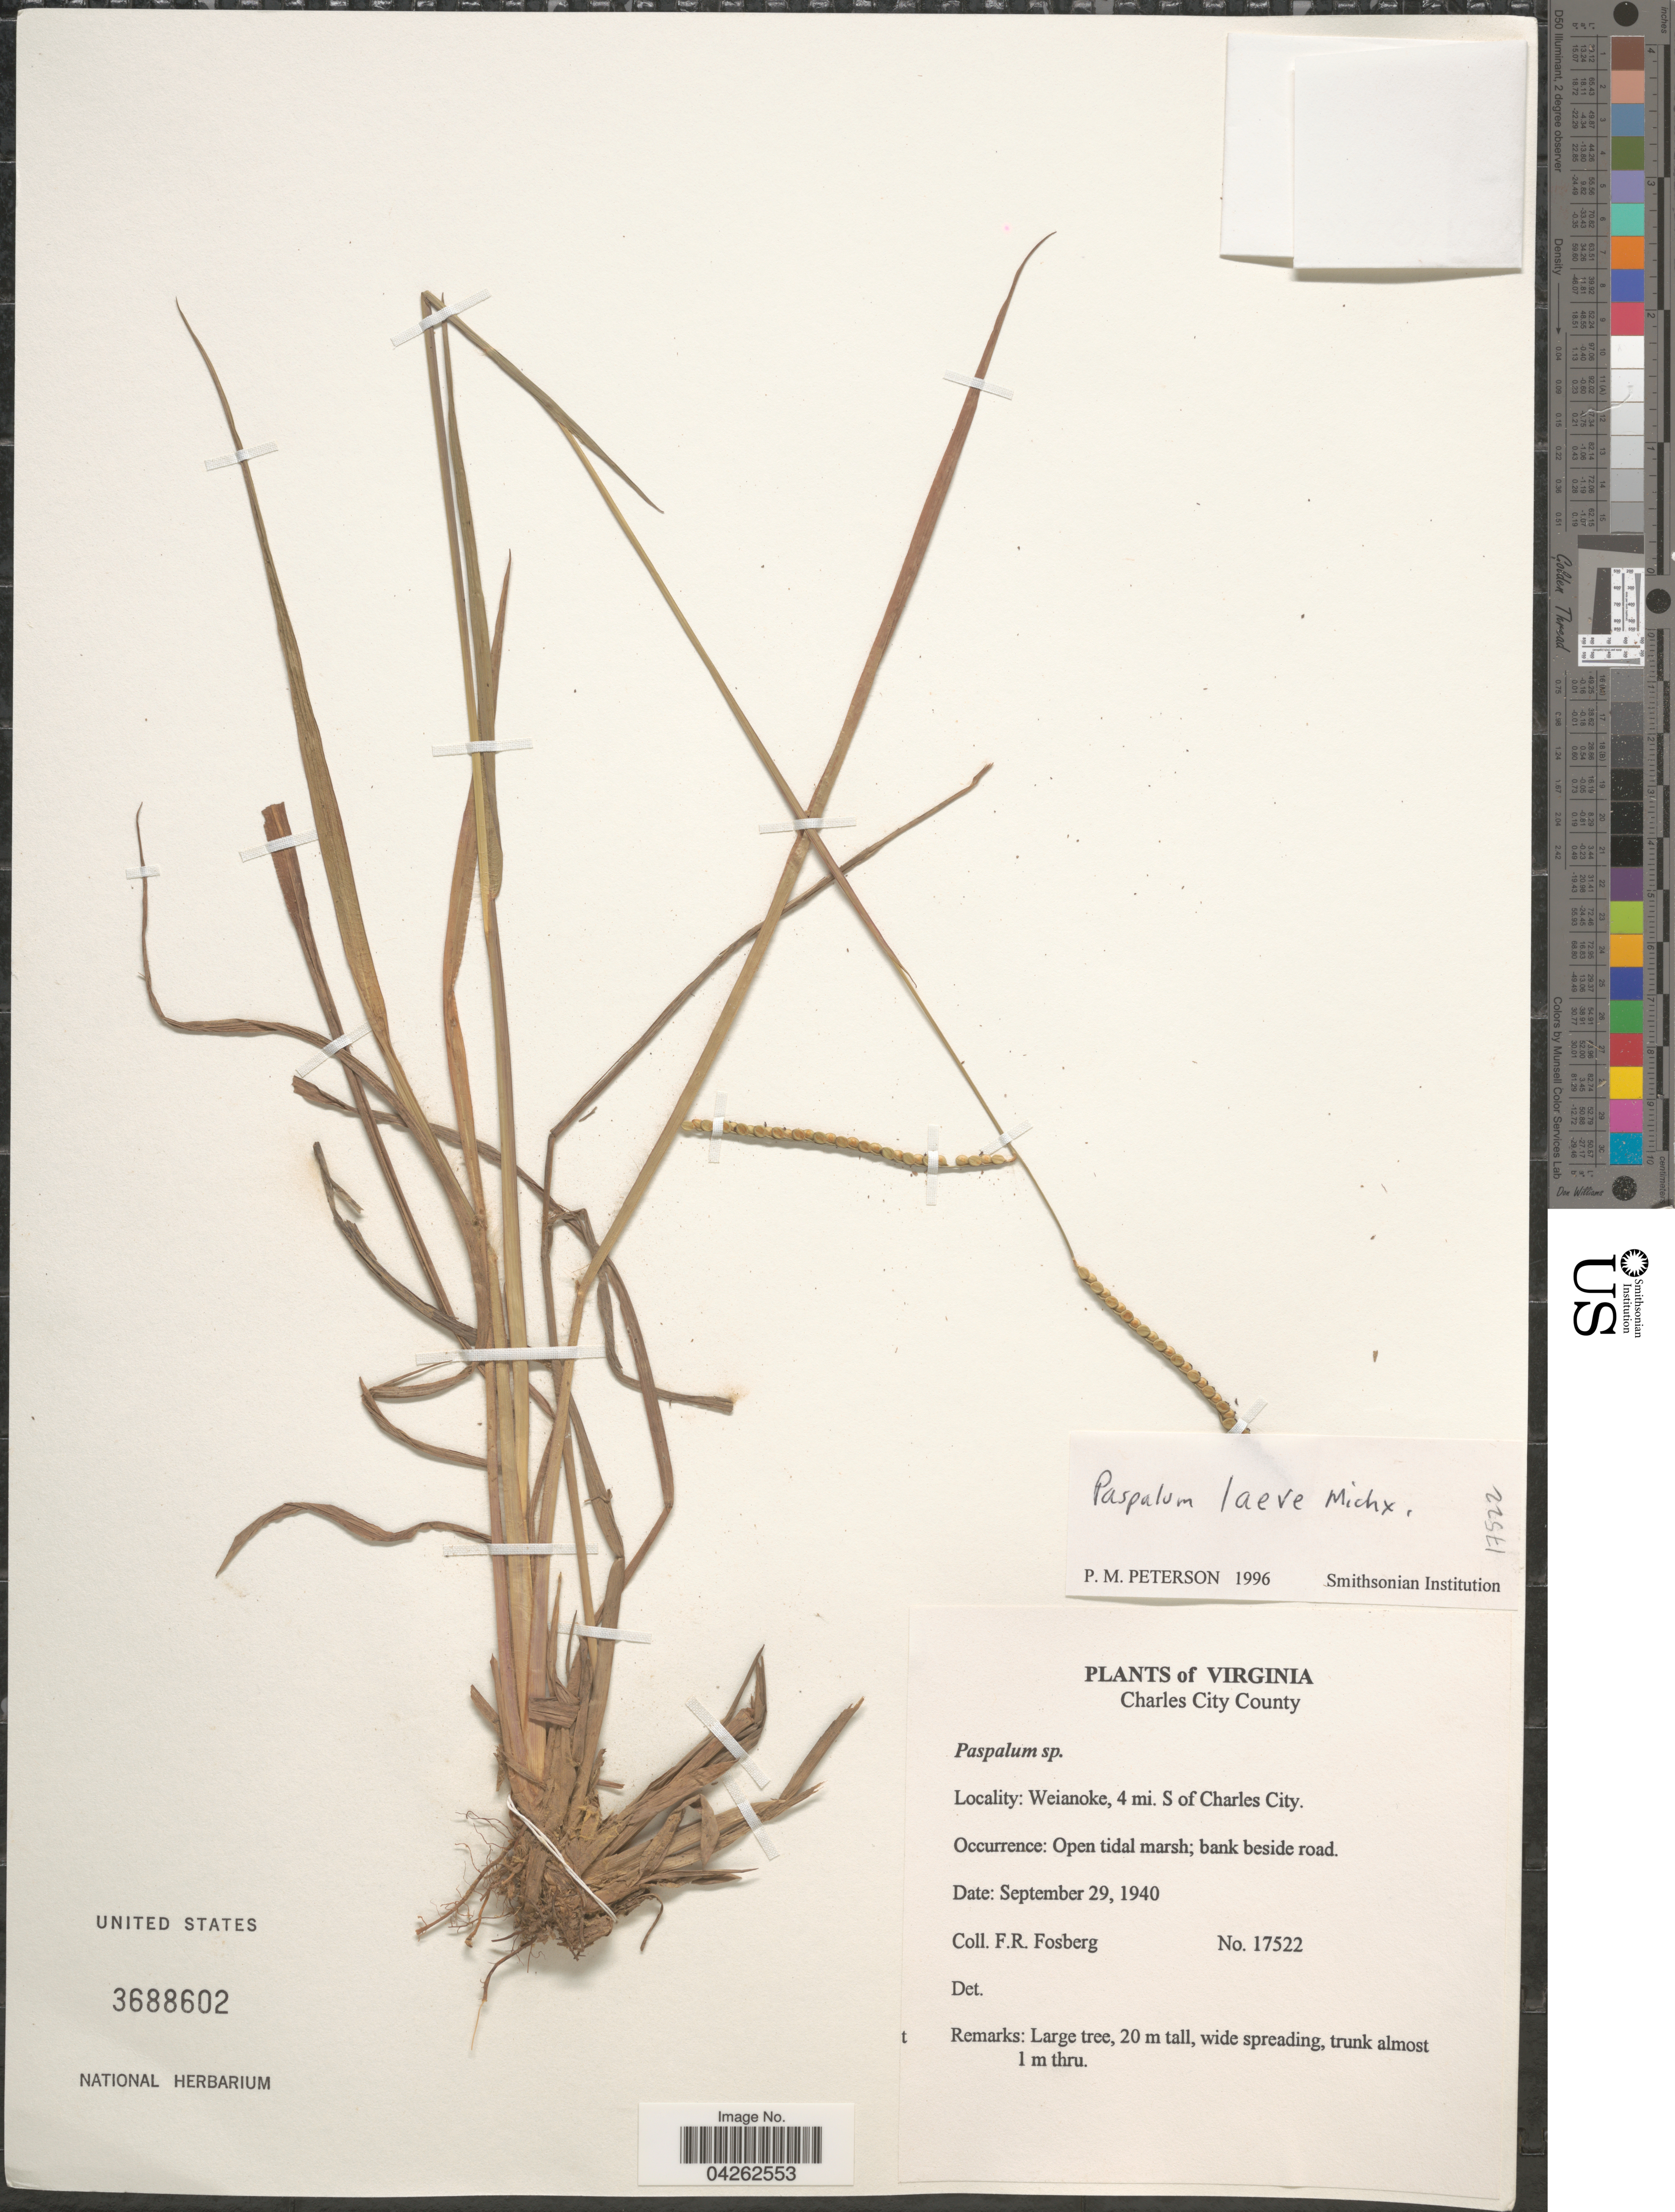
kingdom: Plantae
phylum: Tracheophyta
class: Liliopsida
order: Poales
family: Poaceae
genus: Paspalum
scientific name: Paspalum laeve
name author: Michx.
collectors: F. R. Fosberg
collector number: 17522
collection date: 1940-09-29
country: United States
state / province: Virginia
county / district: Charles City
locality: Charles City County. Weianoke, 4 mi. S. of Charles City. Open tidal marsh; bank beside road.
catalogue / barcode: US 3688602